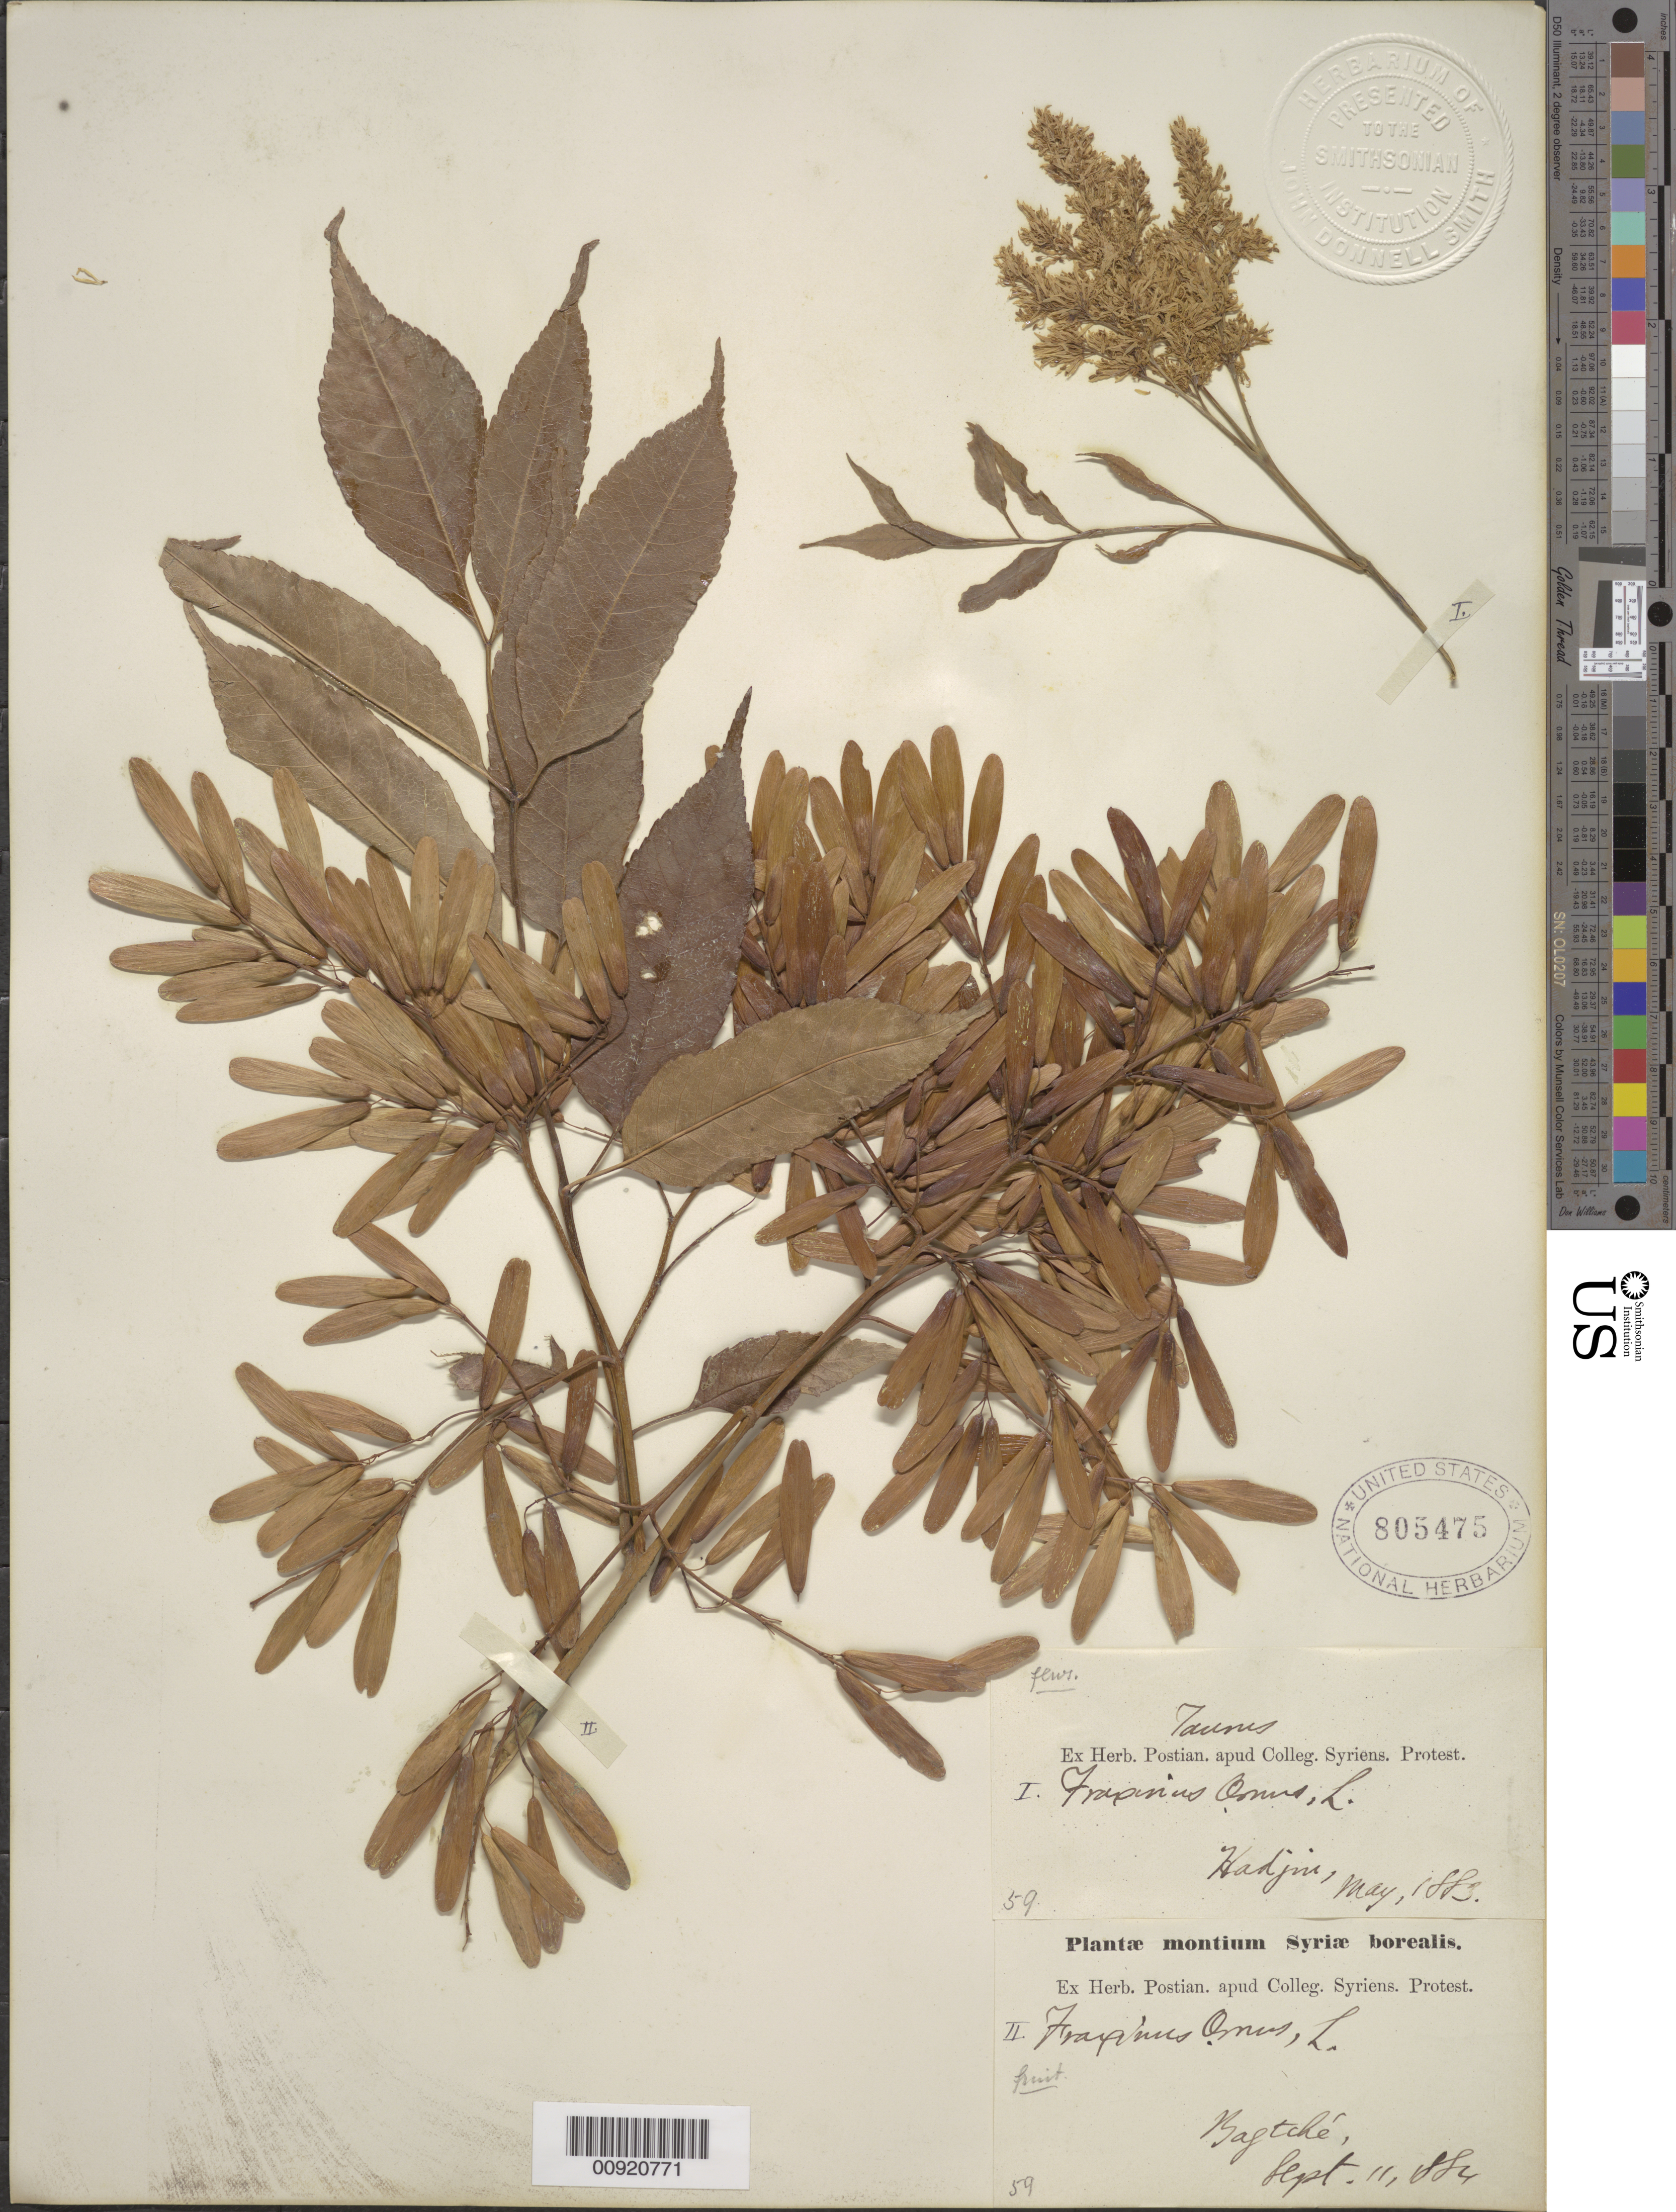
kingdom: Plantae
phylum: Tracheophyta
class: Magnoliopsida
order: Lamiales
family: Oleaceae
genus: Fraxinus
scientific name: Fraxinus ornus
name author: L.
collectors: Hadjni, --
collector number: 59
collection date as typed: May 1883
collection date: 1883-05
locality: Taunus [or Taunis. If former then mountain range in Germany]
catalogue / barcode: US 805475